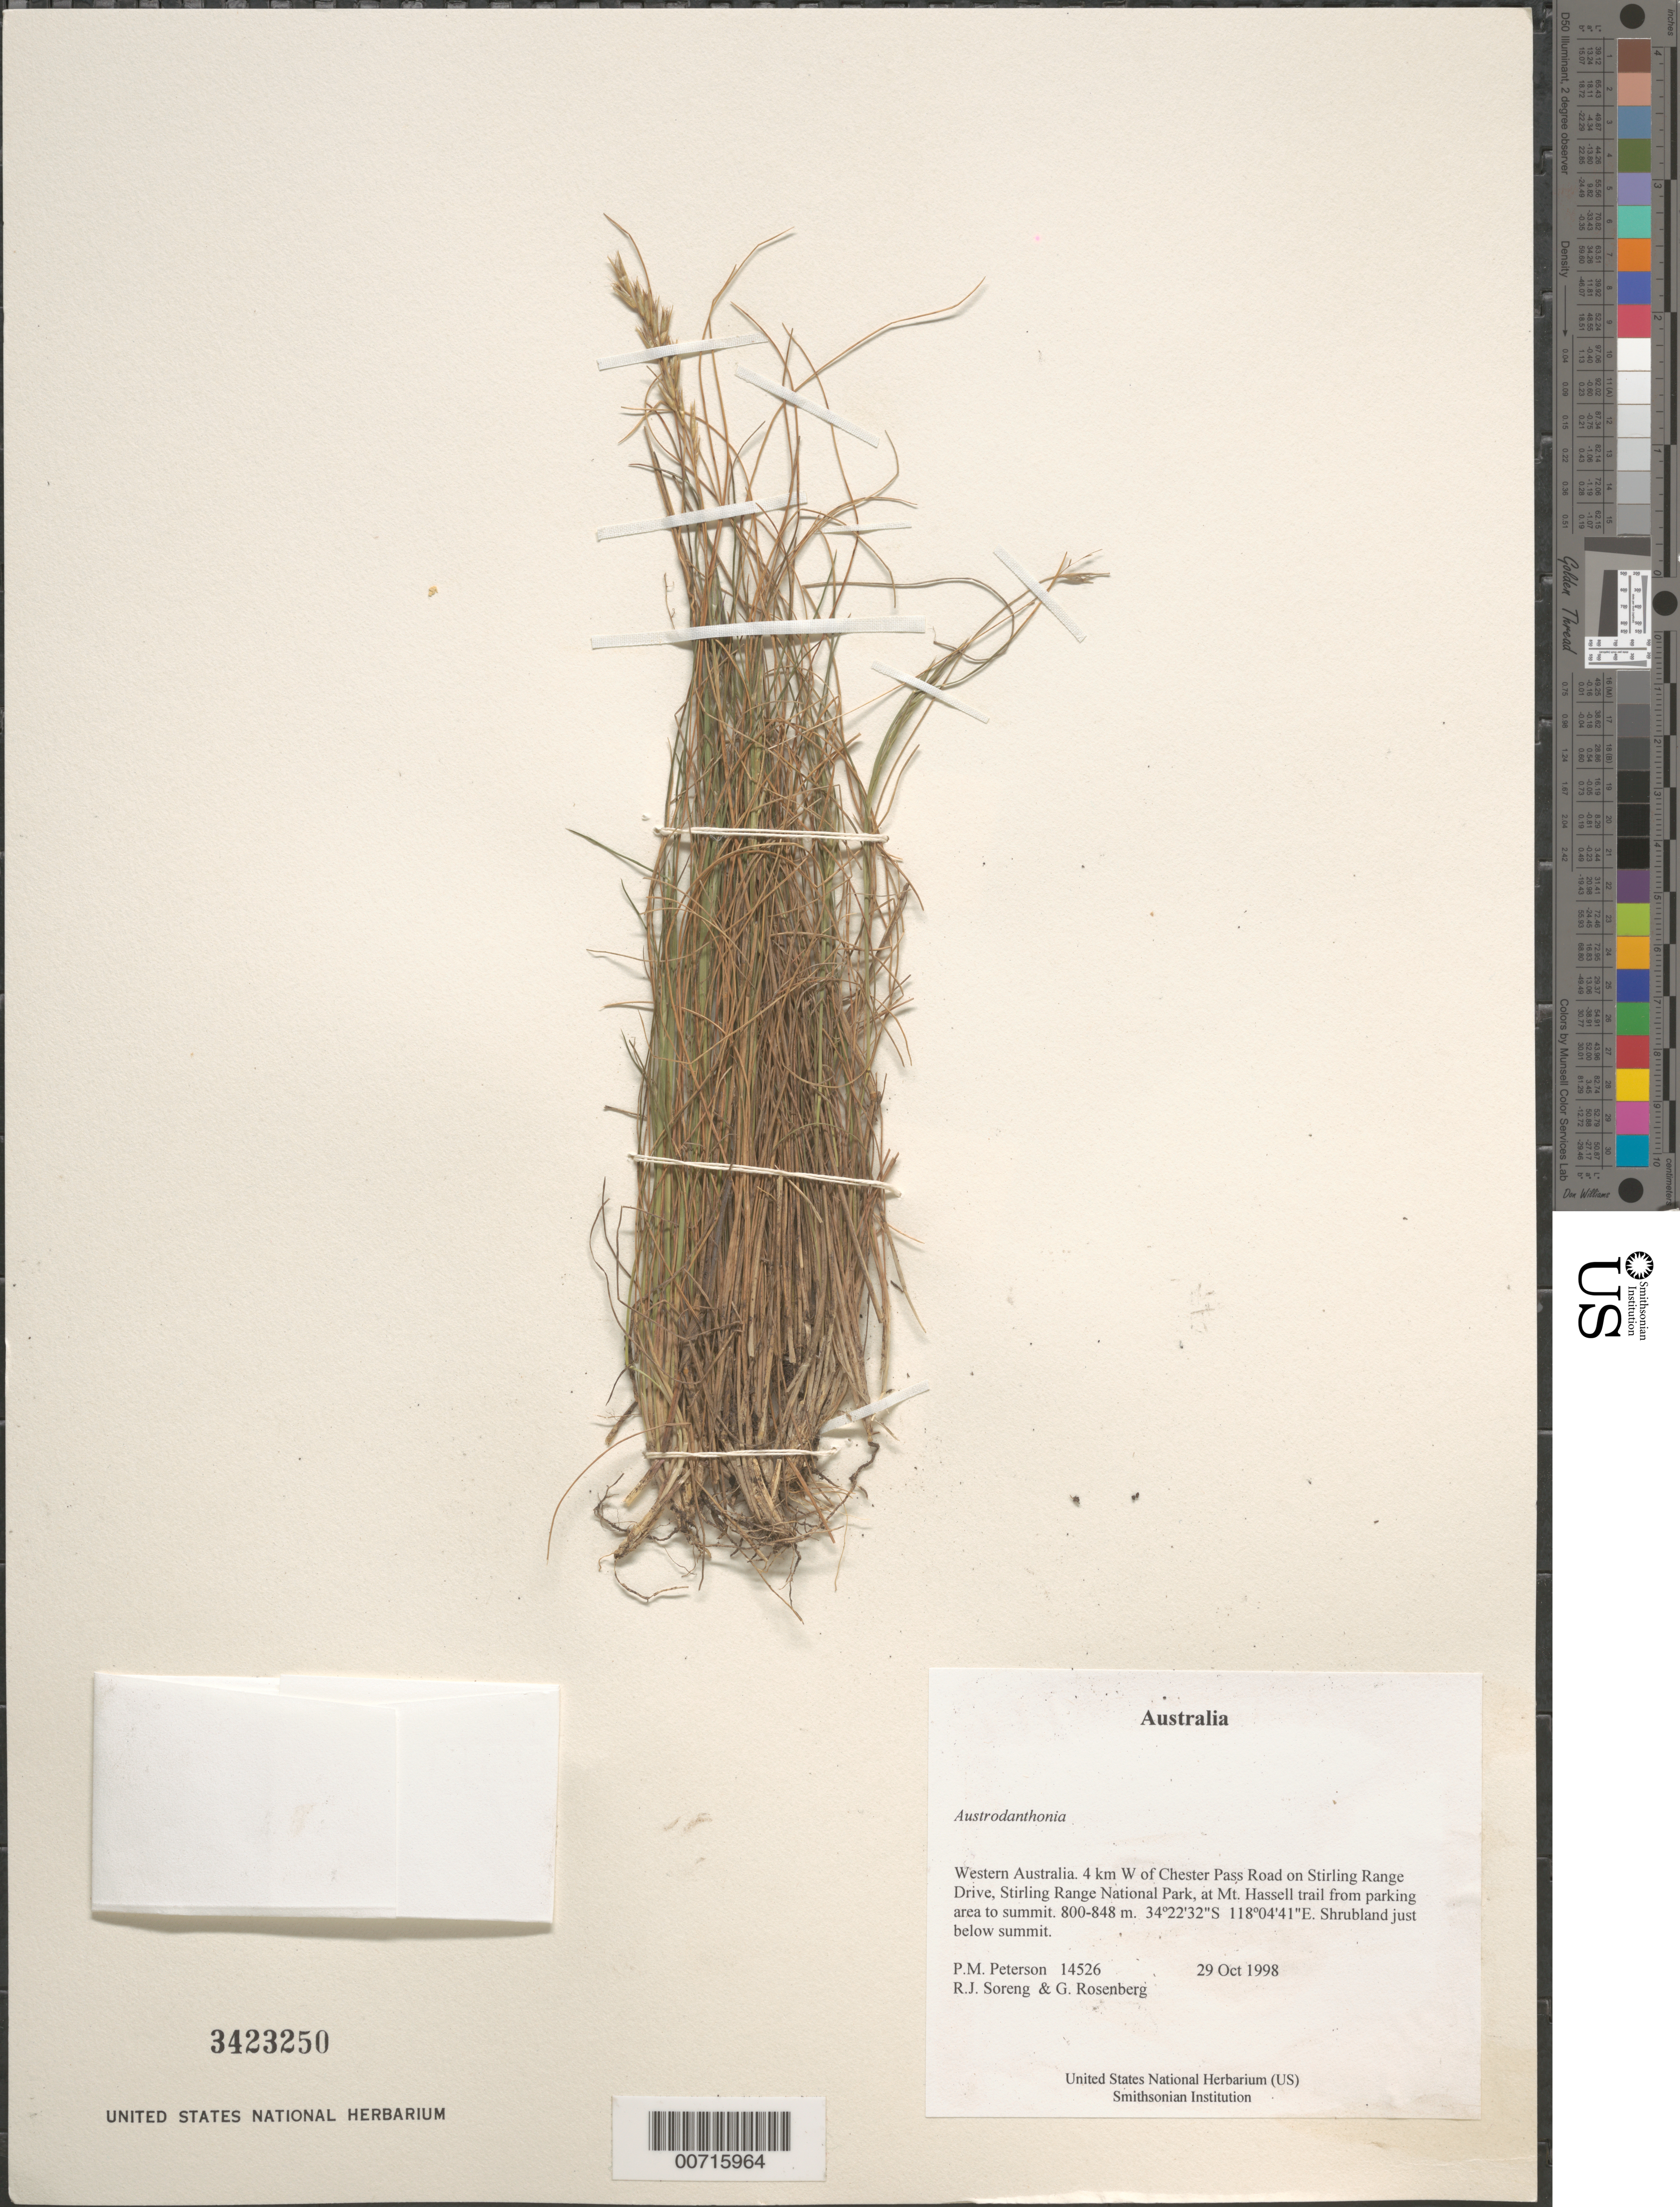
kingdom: Plantae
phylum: Tracheophyta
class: Liliopsida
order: Poales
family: Poaceae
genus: Austrodanthonia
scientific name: Austrodanthonia sp.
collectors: P. M. Peterson, R. J. Soreng & G. Rosenberg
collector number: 14526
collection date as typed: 29 Oct 1998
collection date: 1998-10-29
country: Australia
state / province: Western Australia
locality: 4 km W of Chester Pass Road on Stirling Range Drive, Stirling Range National Park, at Mt. Hassell trail from parking area to summit.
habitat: Shrubland just below summit.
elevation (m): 800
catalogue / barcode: US 3423250